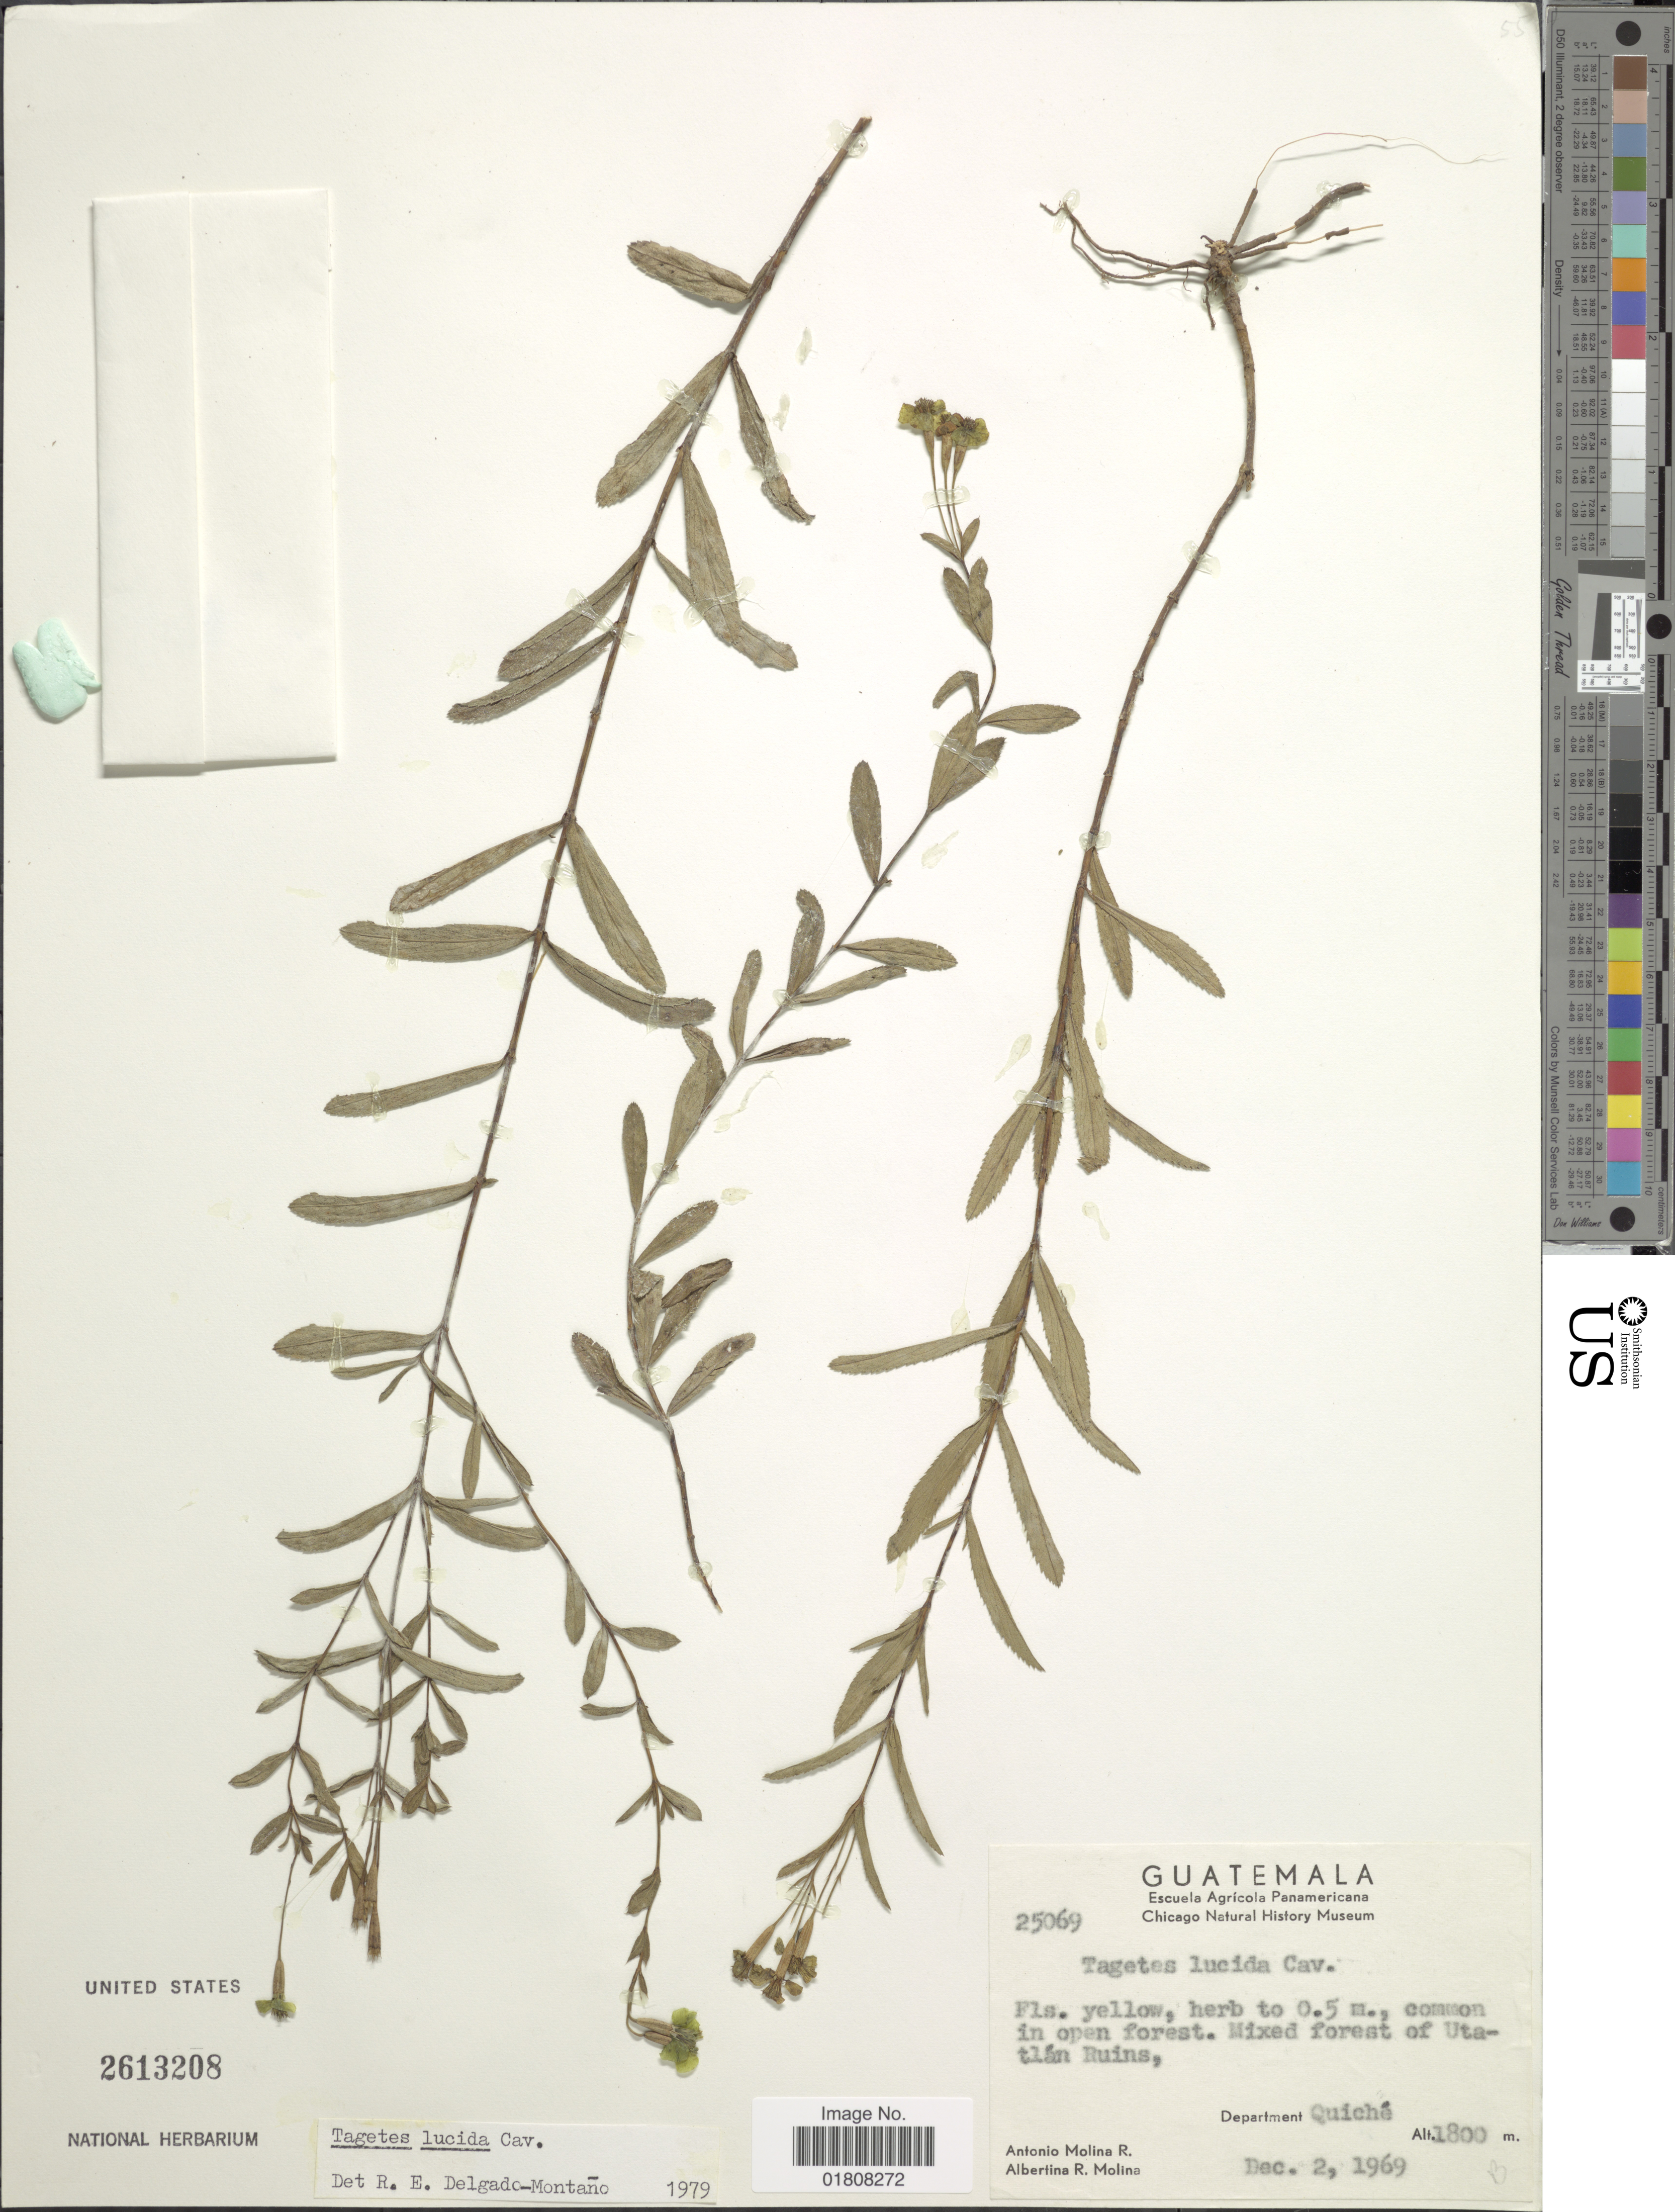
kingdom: Plantae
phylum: Tracheophyta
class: Magnoliopsida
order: Asterales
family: Asteraceae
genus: Tagetes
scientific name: Tagetes lucida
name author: Cav.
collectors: A. Molina R. & A. R. Molina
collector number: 25069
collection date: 1969-12-02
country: Guatemala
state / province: El Quiché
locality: Mixed forest of Utatlan Ruins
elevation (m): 1800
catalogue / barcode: US 2613208